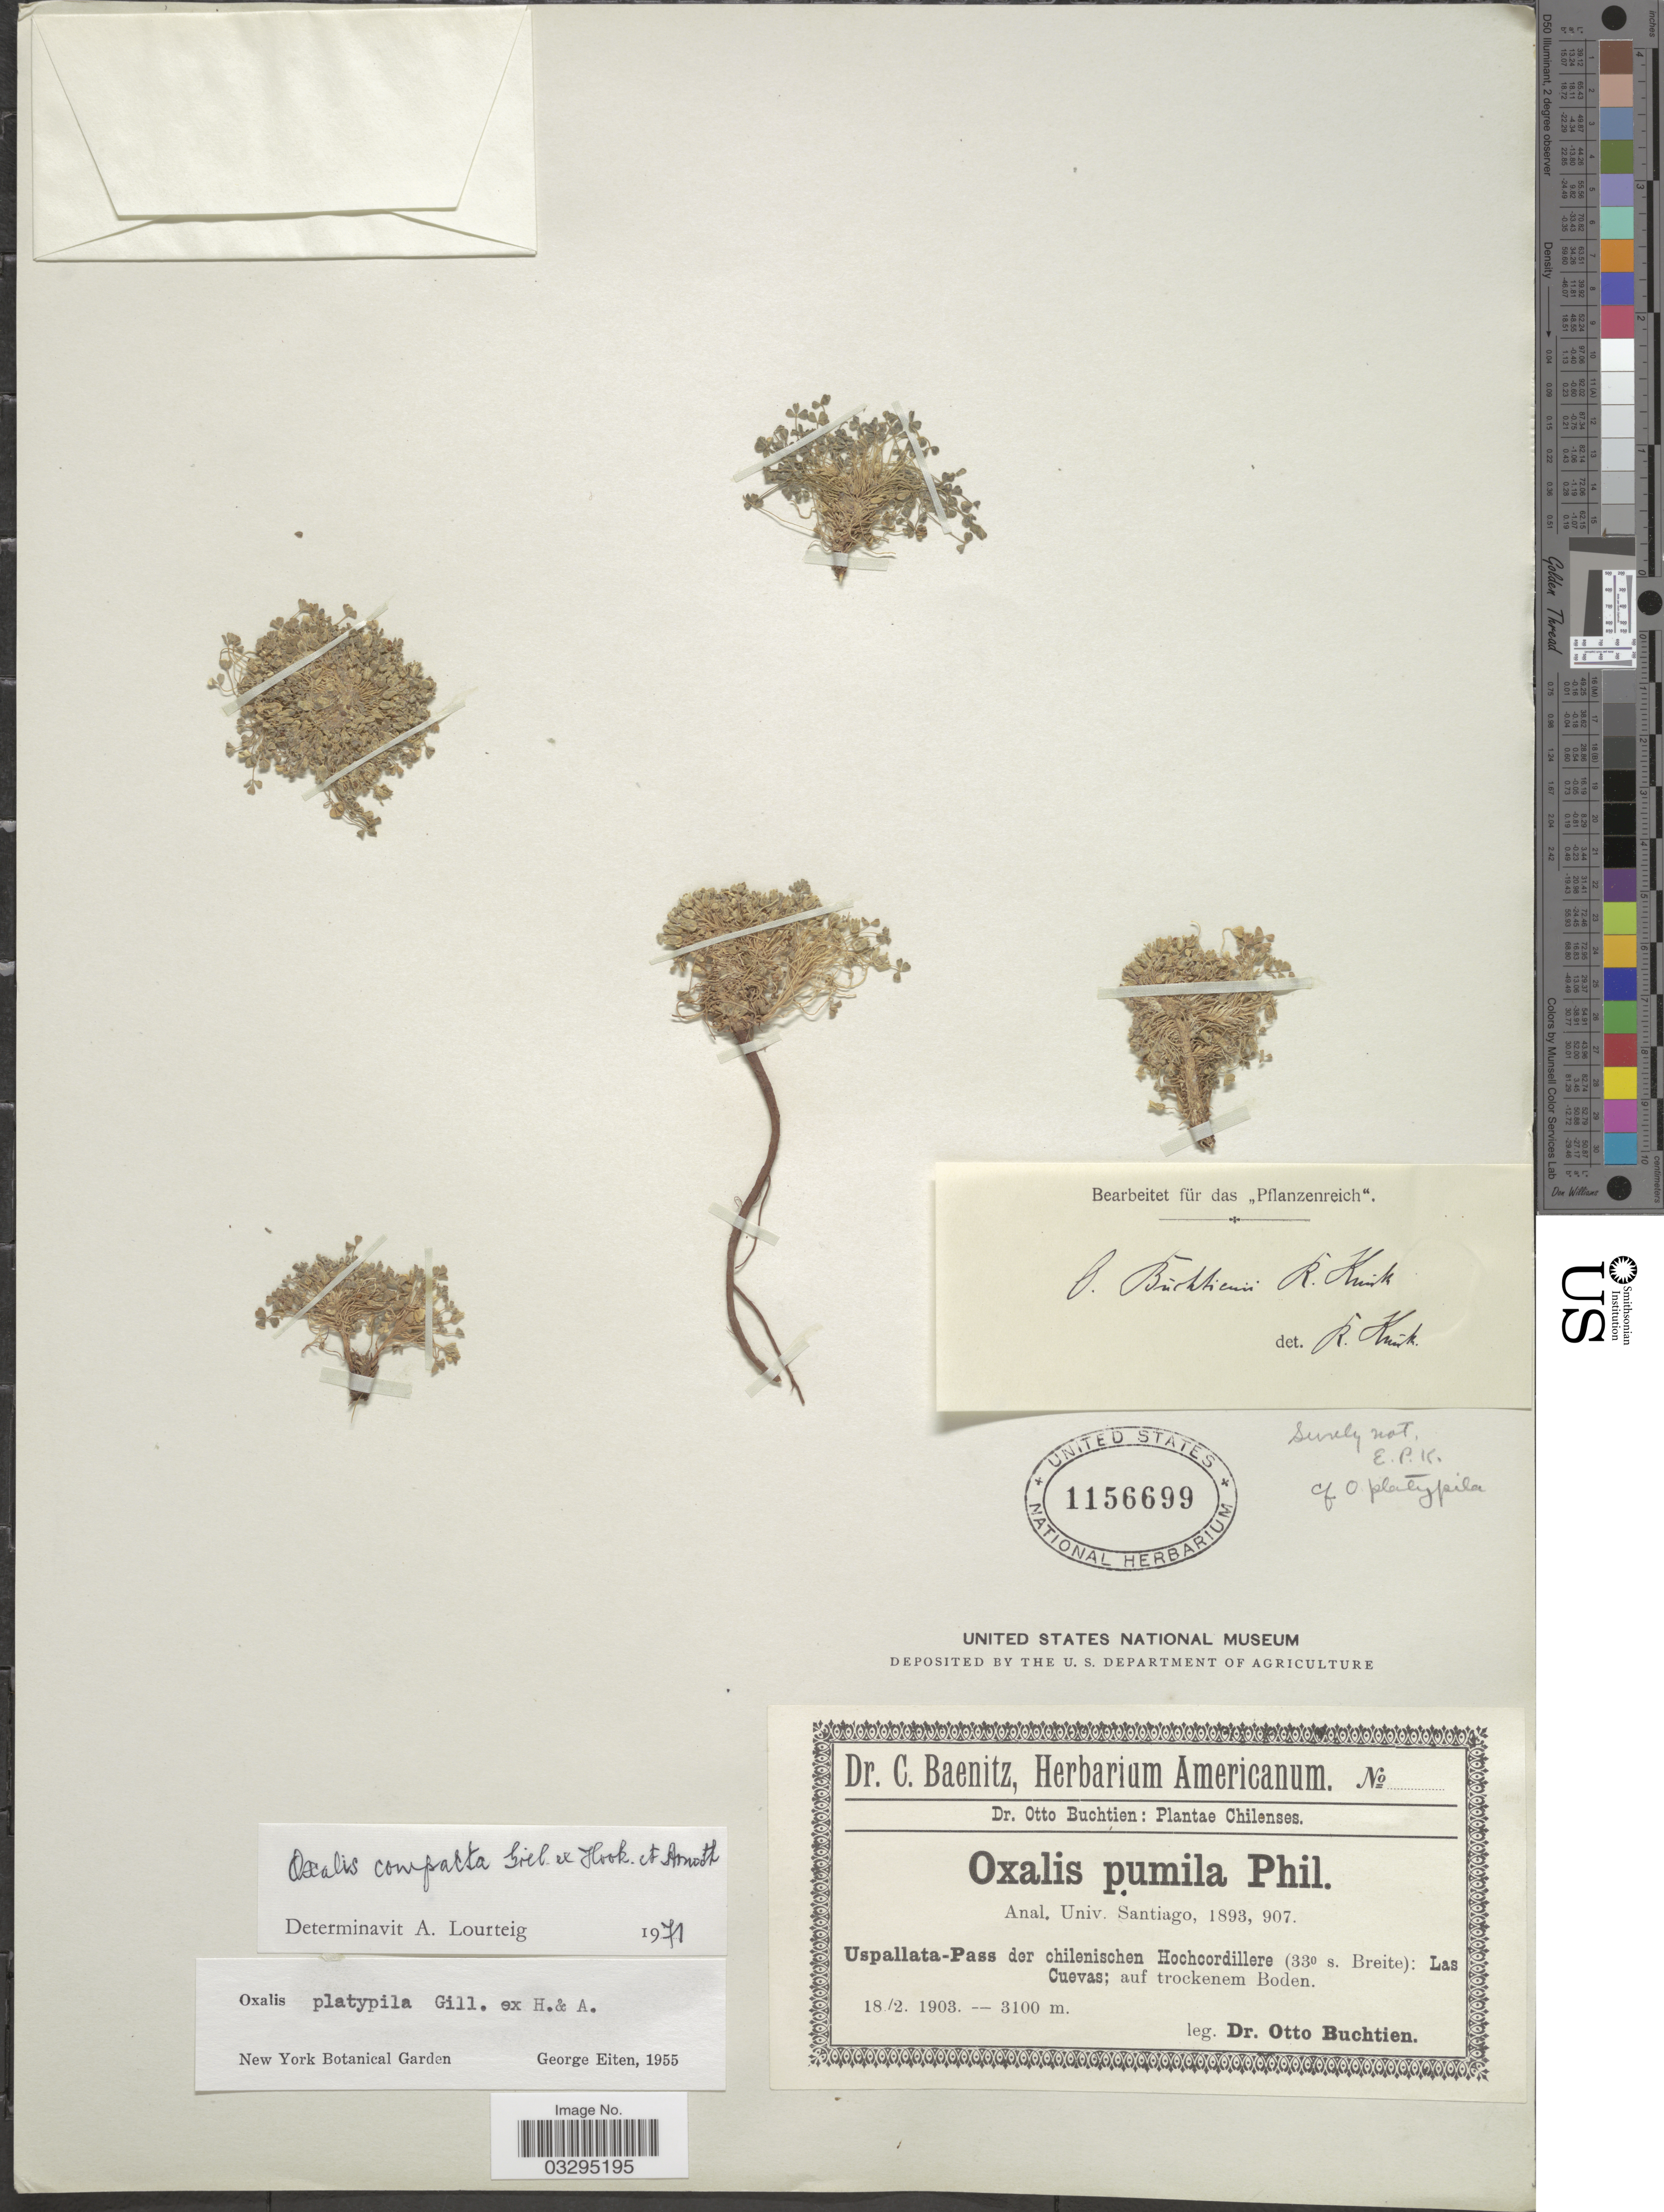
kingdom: Plantae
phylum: Tracheophyta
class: Magnoliopsida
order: Oxalidales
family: Oxalidaceae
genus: Ionoxalis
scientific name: Ionoxalis compacta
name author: Rose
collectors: O. Buchtien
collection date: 1903-02-18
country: Chile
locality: Uspallata-Pass der chilenischen Hochcordillere: Las Cuevas; auf trockenem Boden.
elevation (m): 3100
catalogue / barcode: US 1156699